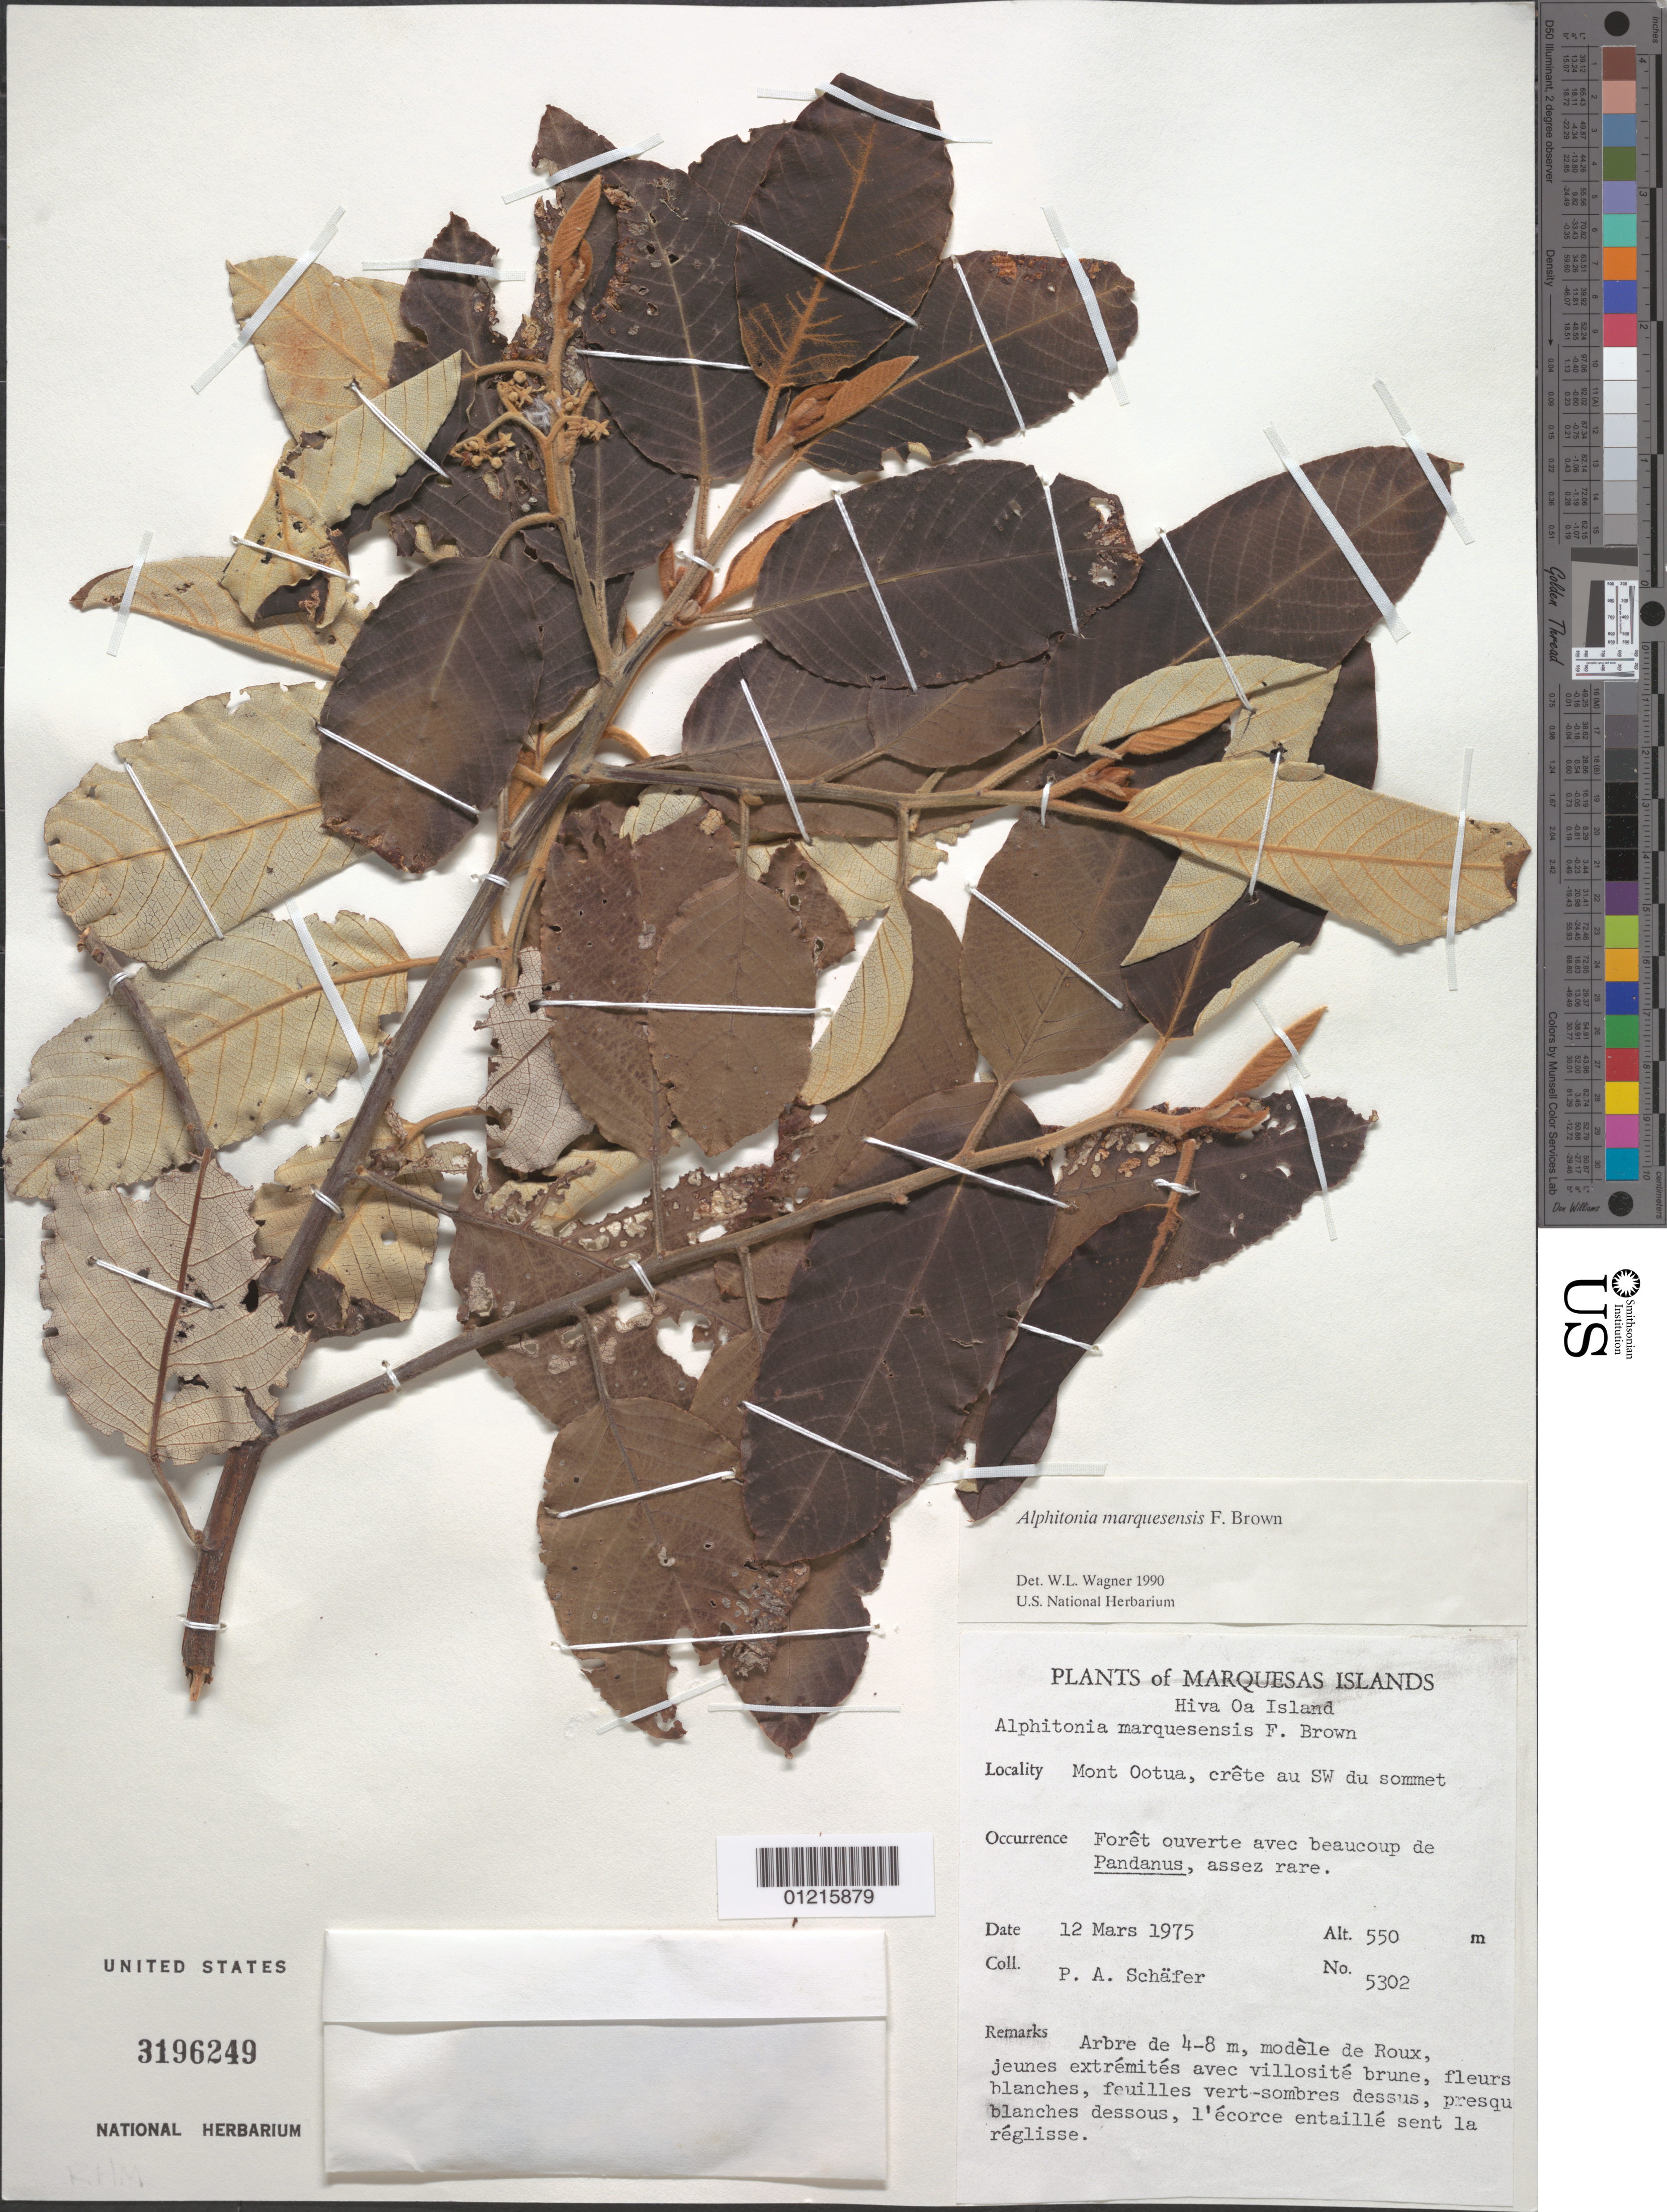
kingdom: Plantae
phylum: Tracheophyta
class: Magnoliopsida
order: Rosales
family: Rhamnaceae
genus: Alphitonia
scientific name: Alphitonia marquesensis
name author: F. Br.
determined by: Wagner, W. L., (BOT), Smithsonian Institution - National Museum of Natural History (UNITED STATES)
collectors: P. A. Schäfer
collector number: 5302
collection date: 1975-03-12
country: French Polynesia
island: Hiva Oa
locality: Monte Ootua, crête au SW du sommet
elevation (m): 550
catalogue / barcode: US 3196249